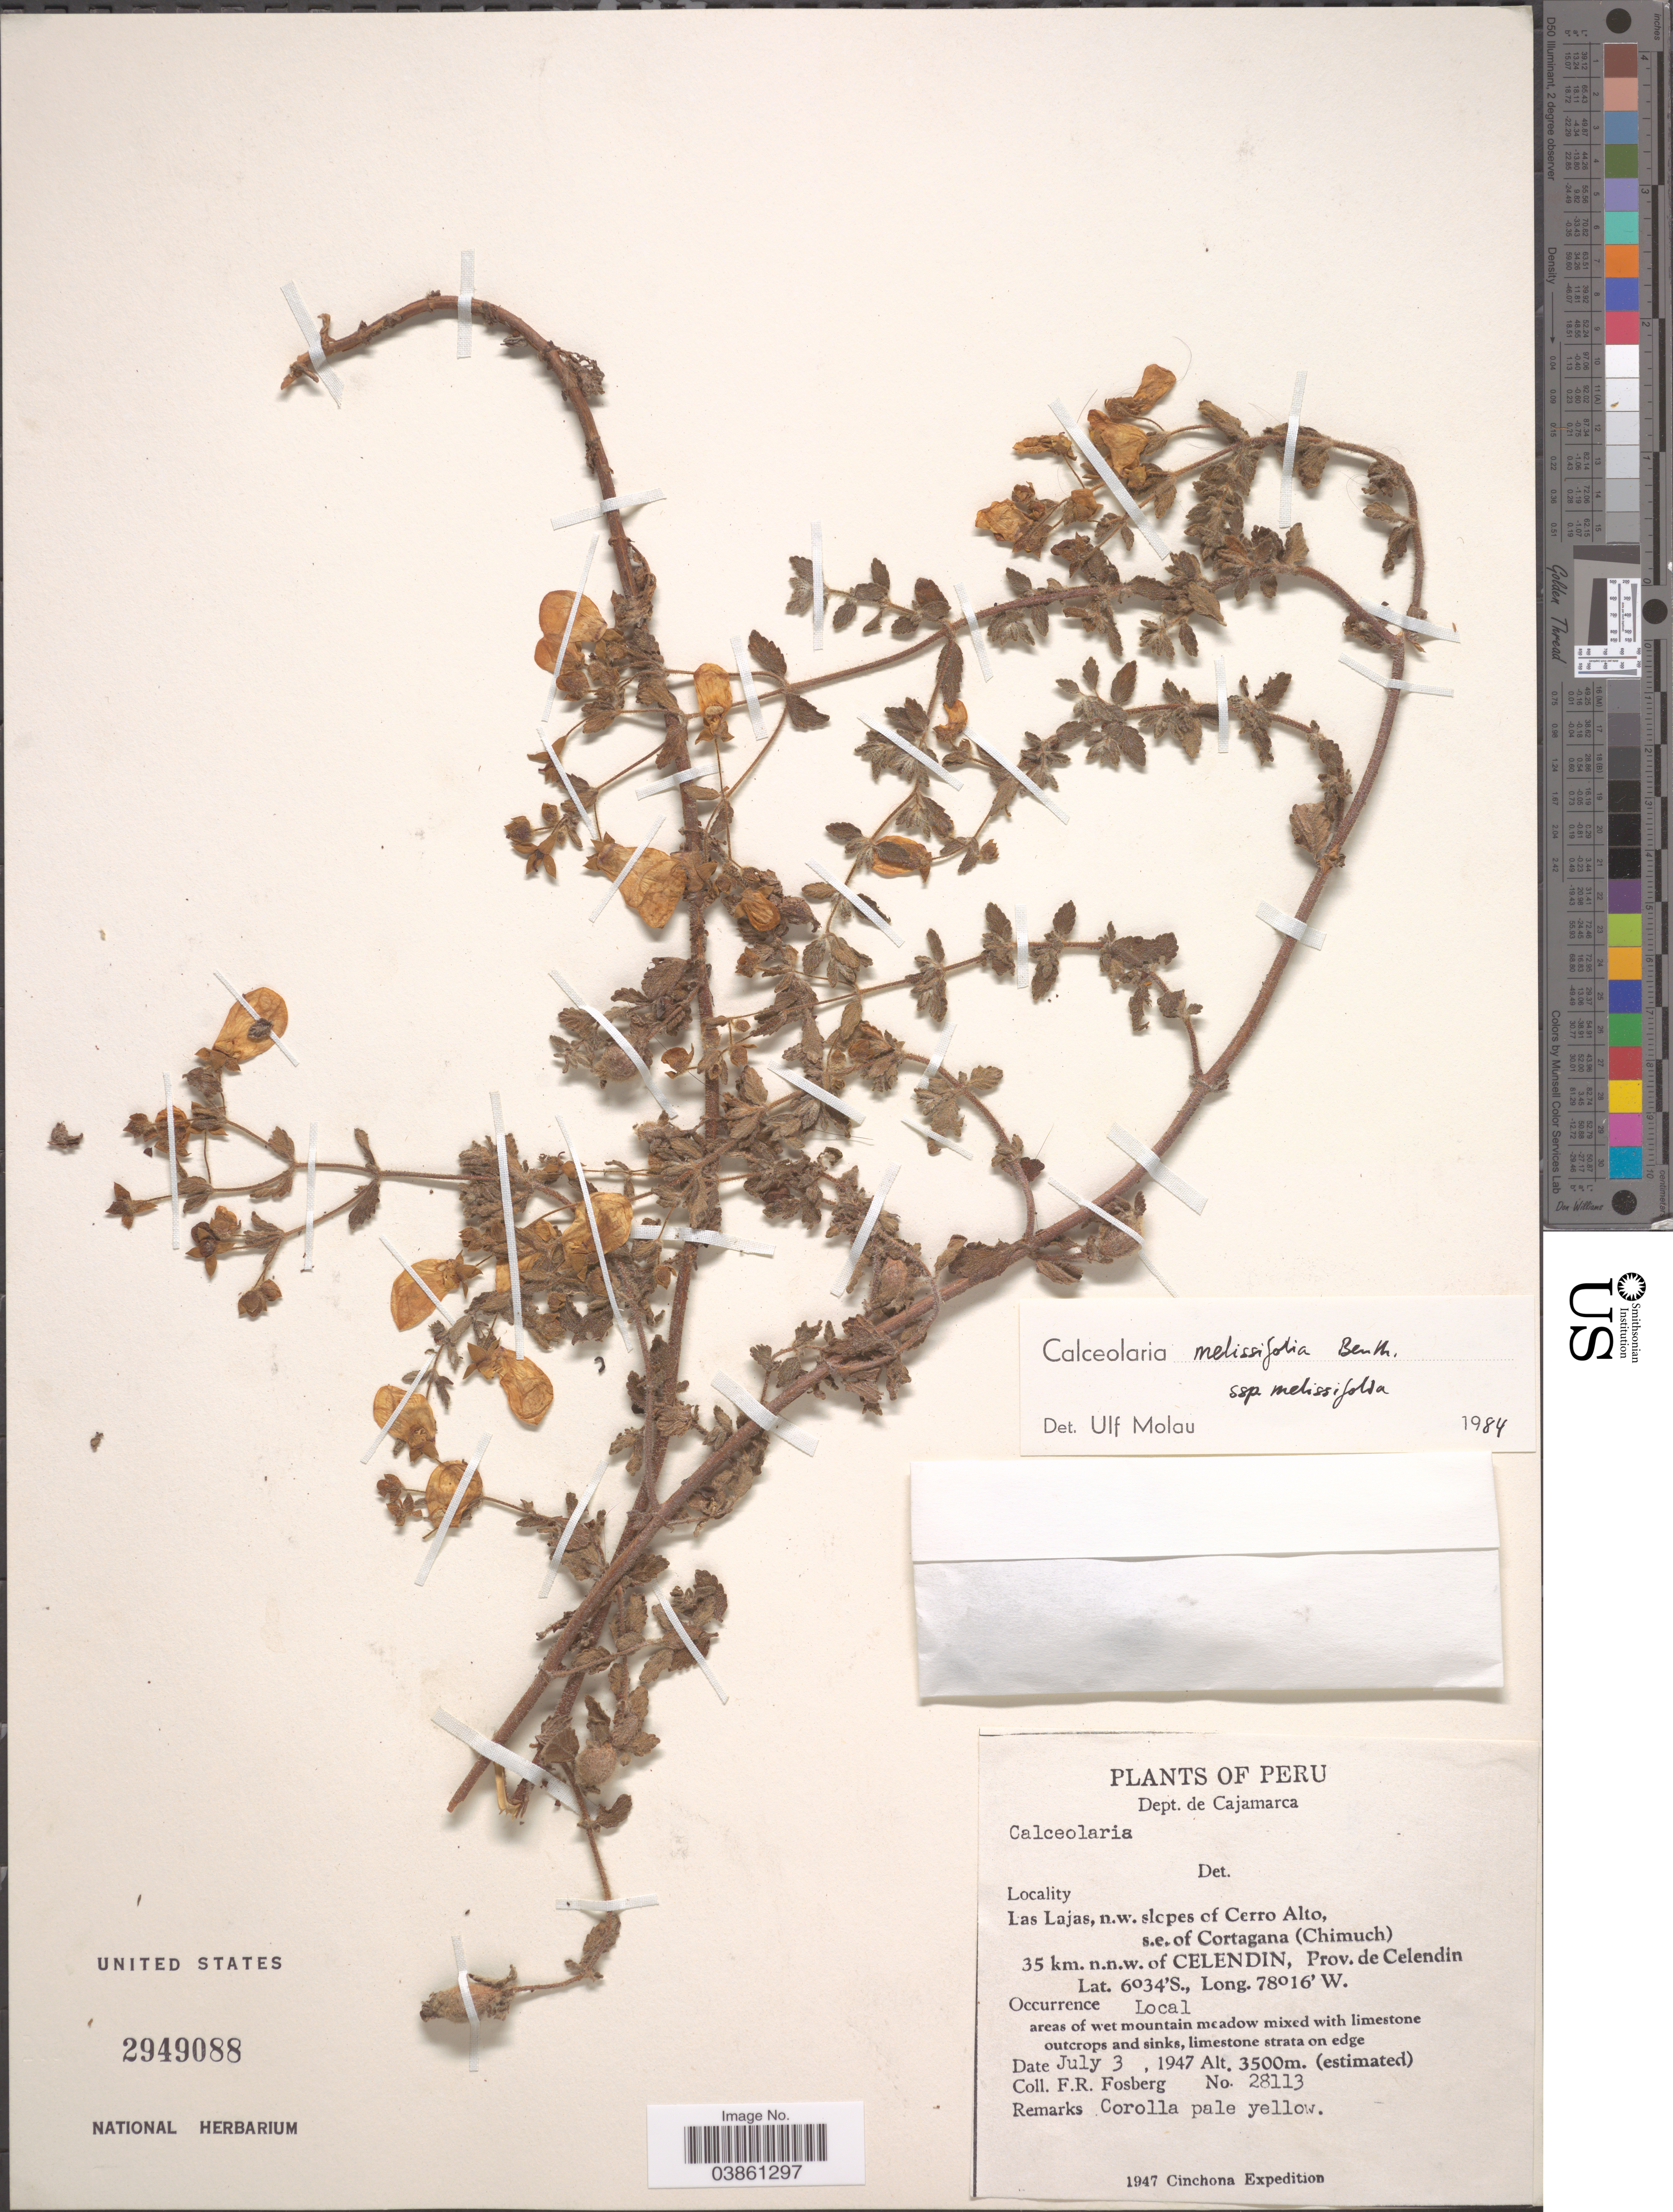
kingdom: Plantae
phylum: Tracheophyta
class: Magnoliopsida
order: Lamiales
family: Calceolariaceae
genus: Calceolaria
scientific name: Calceolaria melissifolia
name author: Benth.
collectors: F. R. Fosberg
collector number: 28113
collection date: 1947-07-03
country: Peru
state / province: Cajamarca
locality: Dept. de Cajamarca. Las Lajas, n.w. slopes of Cerro Alto, s.e. of Cortagana (Chimuch) 35 km. n.n.w. of Celendin, Prov. de Celendin. Areas of wet mountain meadow mixed with limestone outcrops and sinks, limestone strata on edge.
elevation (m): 3500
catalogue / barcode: US 2949088